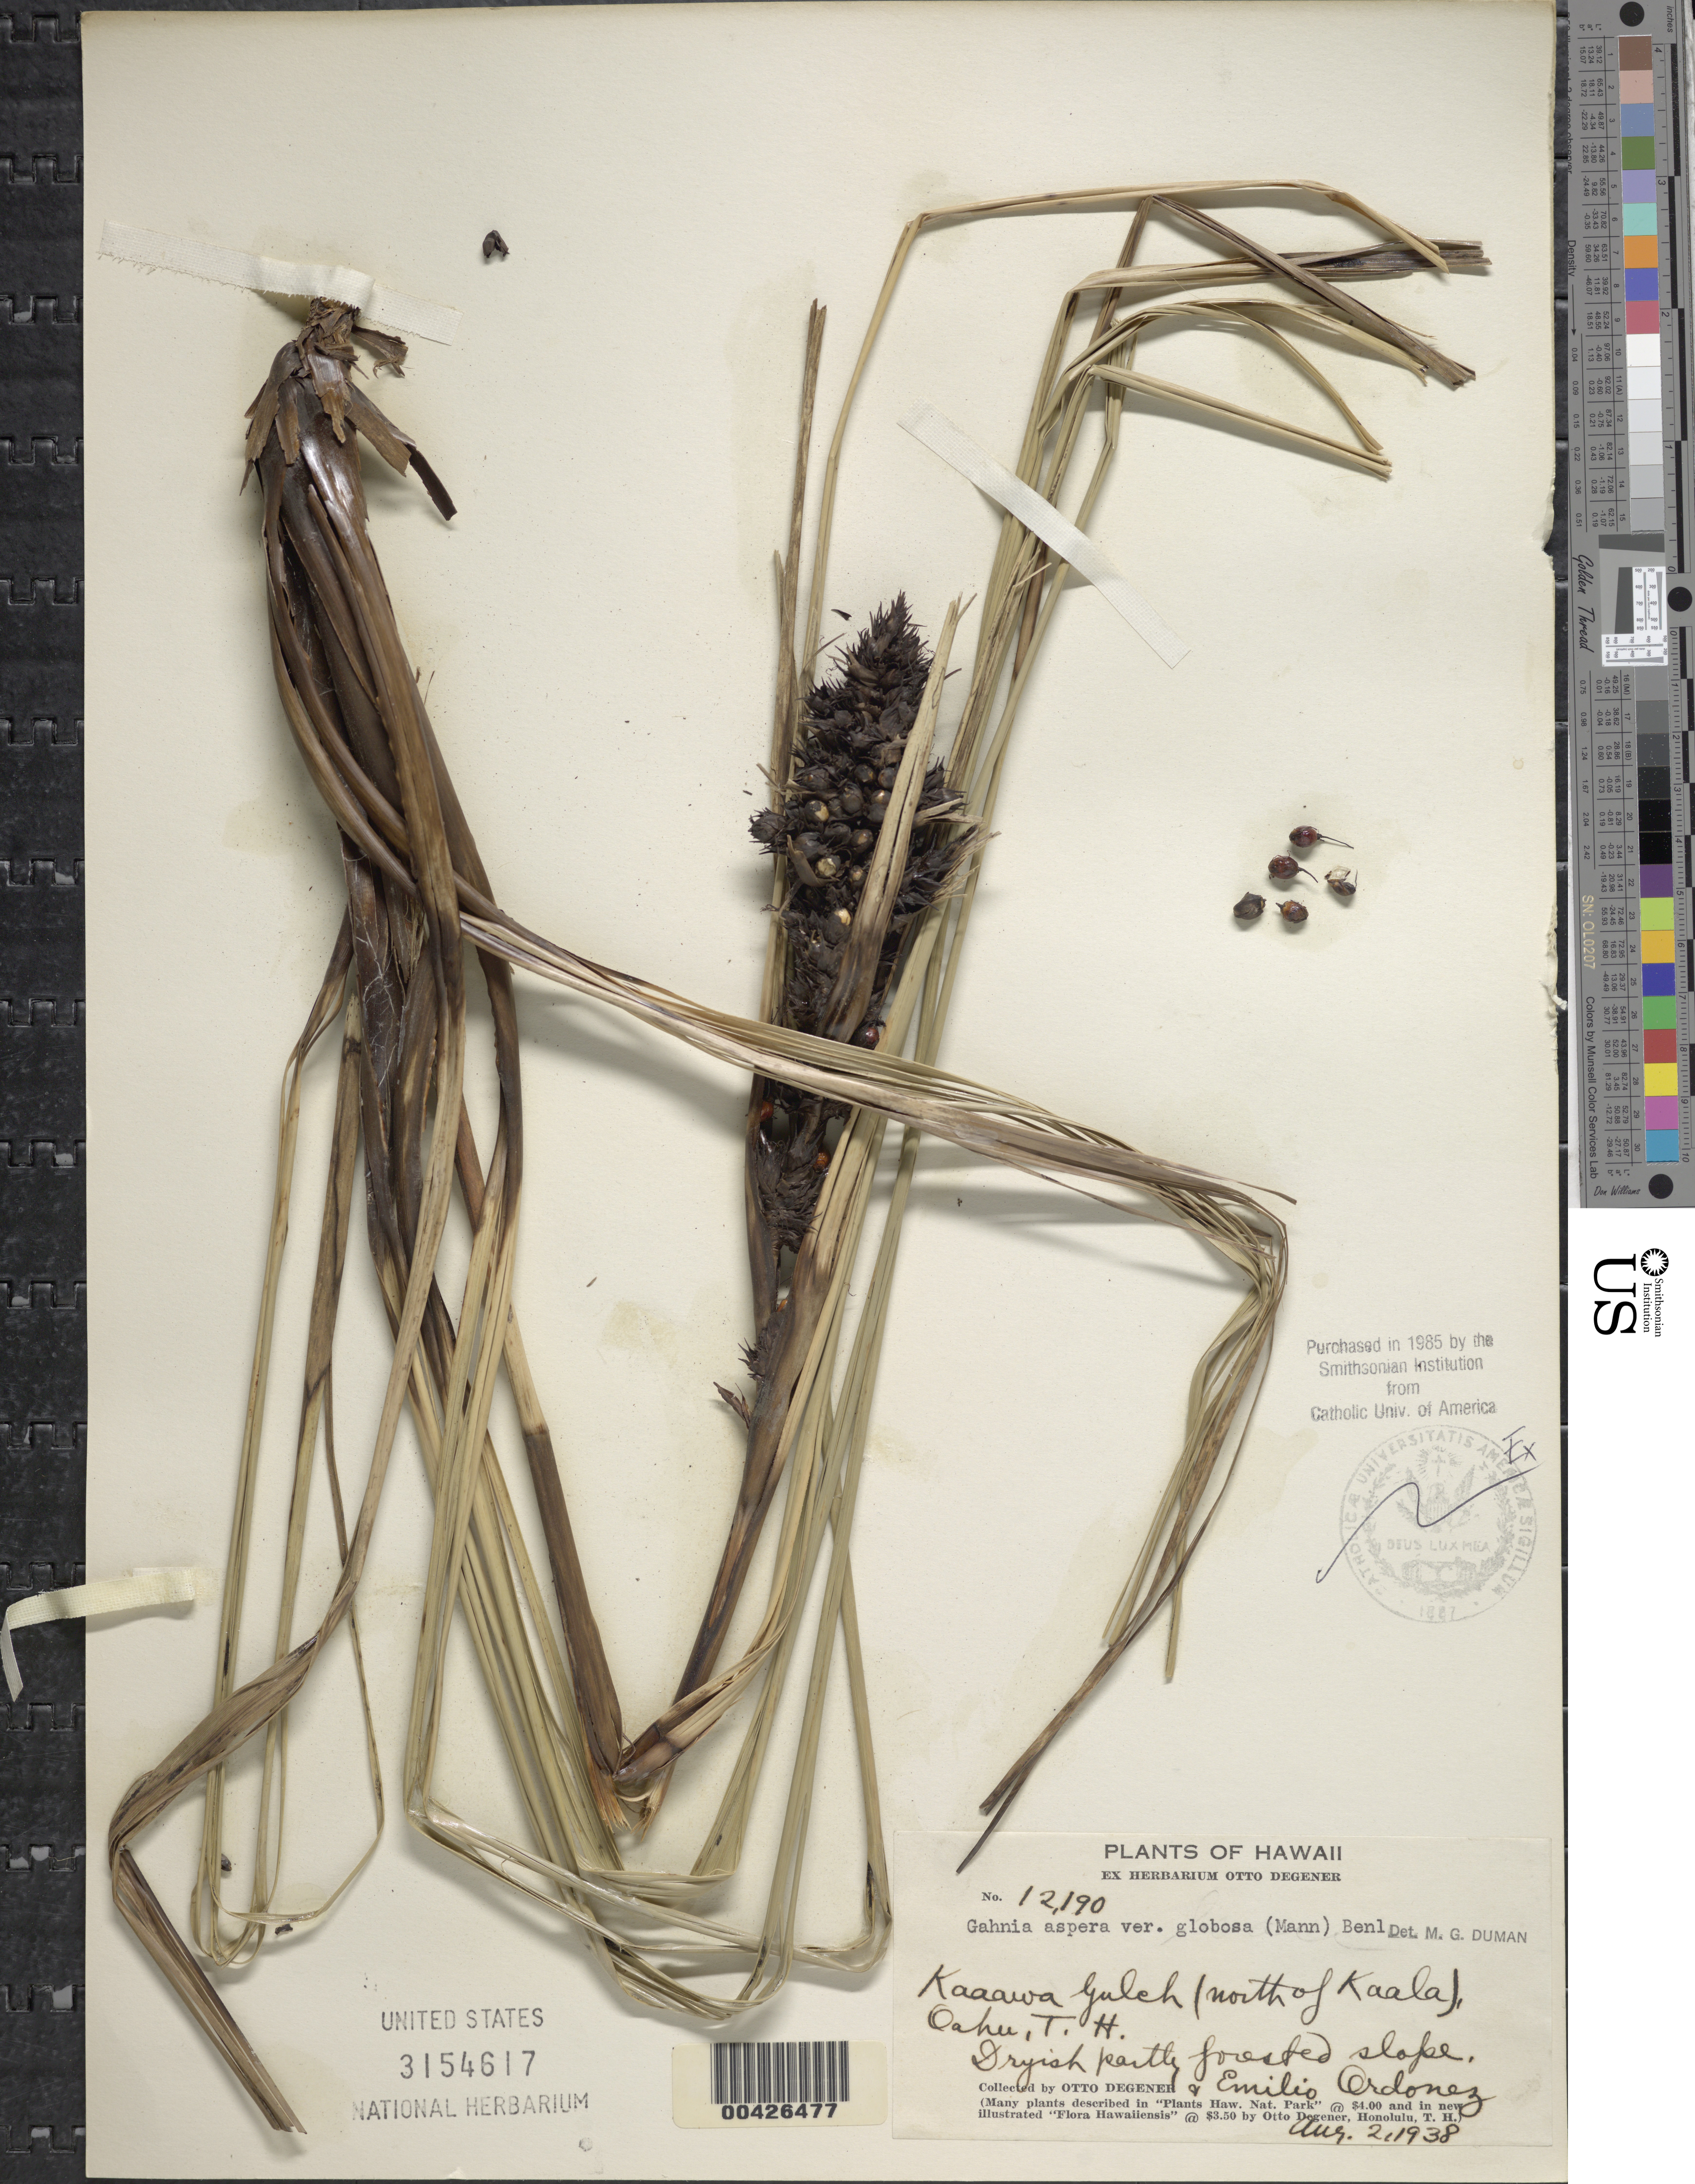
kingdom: Plantae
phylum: Tracheophyta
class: Liliopsida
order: Poales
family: Cyperaceae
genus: Gahnia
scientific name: Gahnia aspera subsp. globosa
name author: (H. Mann) J. Kern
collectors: O. Degener & O. Ordonez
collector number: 12190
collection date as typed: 2 Aug 1938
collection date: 1938-08-02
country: United States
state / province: Hawaii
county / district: Honolulu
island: Oahu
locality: Kaaawa Gulch (N of Kaala)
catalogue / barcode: US 3154617